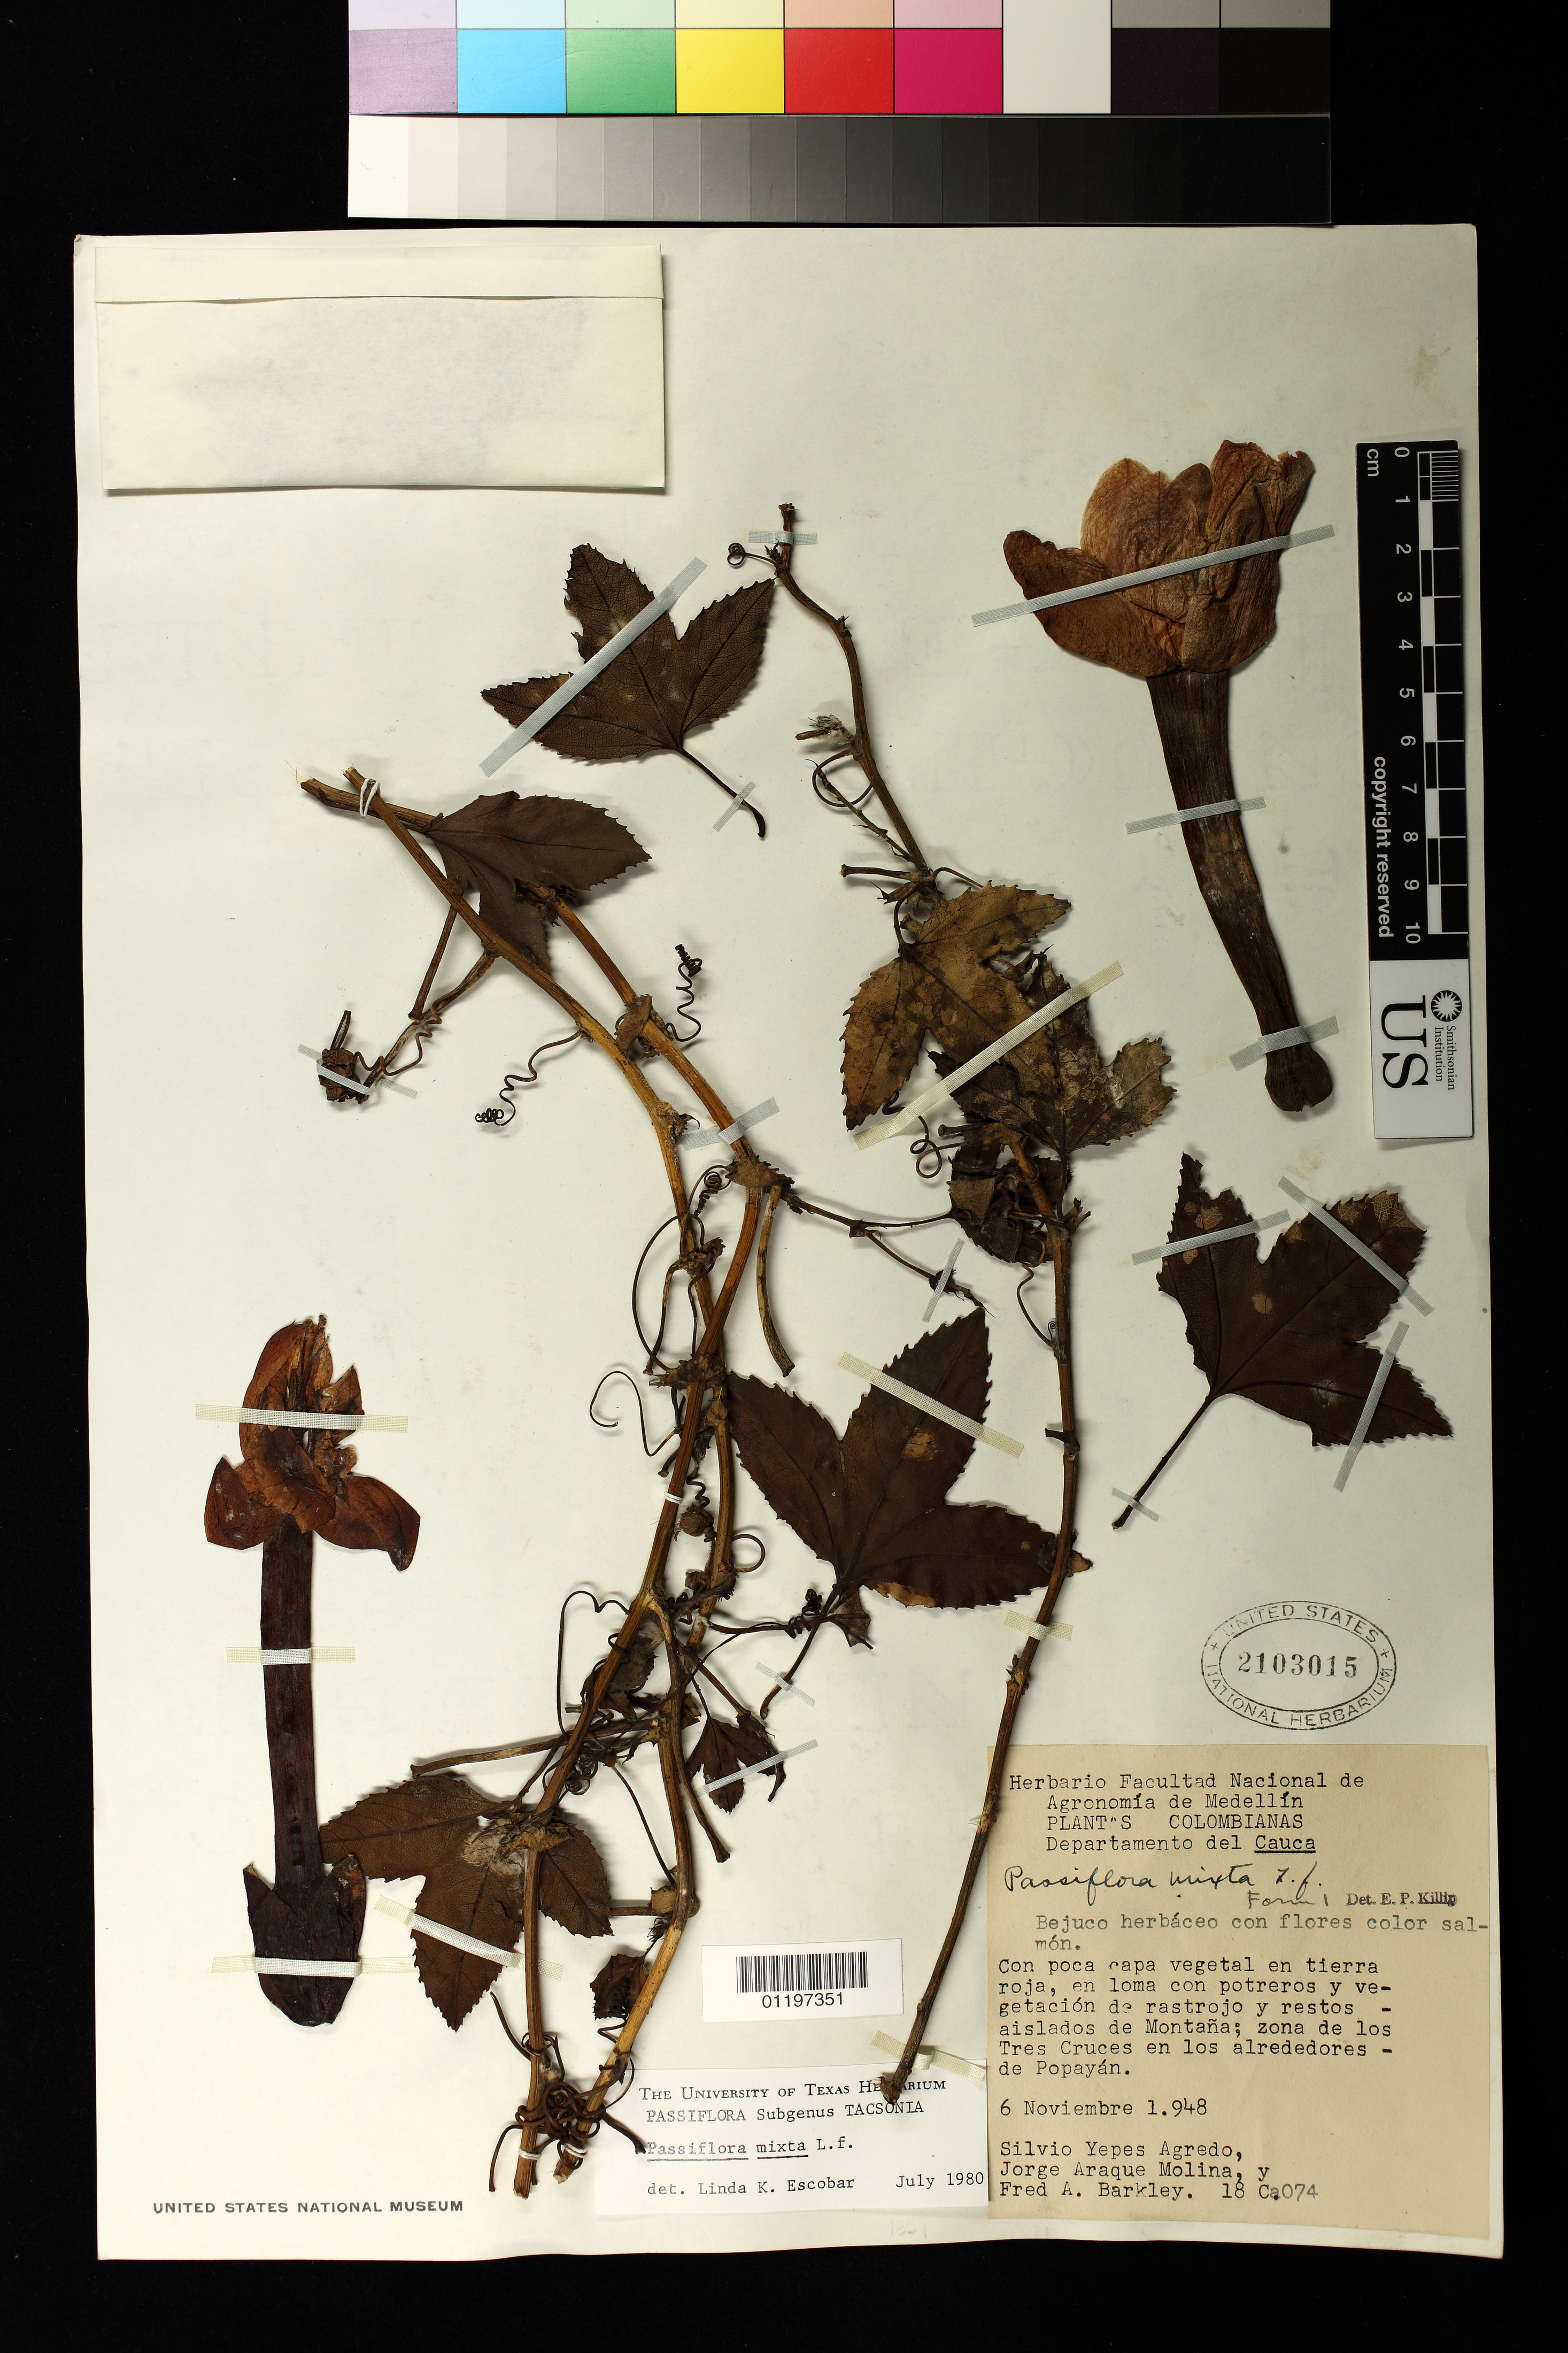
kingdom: Plantae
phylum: Tracheophyta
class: Magnoliopsida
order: Malpighiales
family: Passifloraceae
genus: Passiflora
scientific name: Passiflora mixta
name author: L. f.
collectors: S. Y. Agredo, J. A. Molina & F. A. Barkley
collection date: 1948-11-06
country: Colombia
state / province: Cauca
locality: Aislados de Montaña; zona de los Tres Cruces en los alrededores - de Popayán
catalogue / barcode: US 2103015